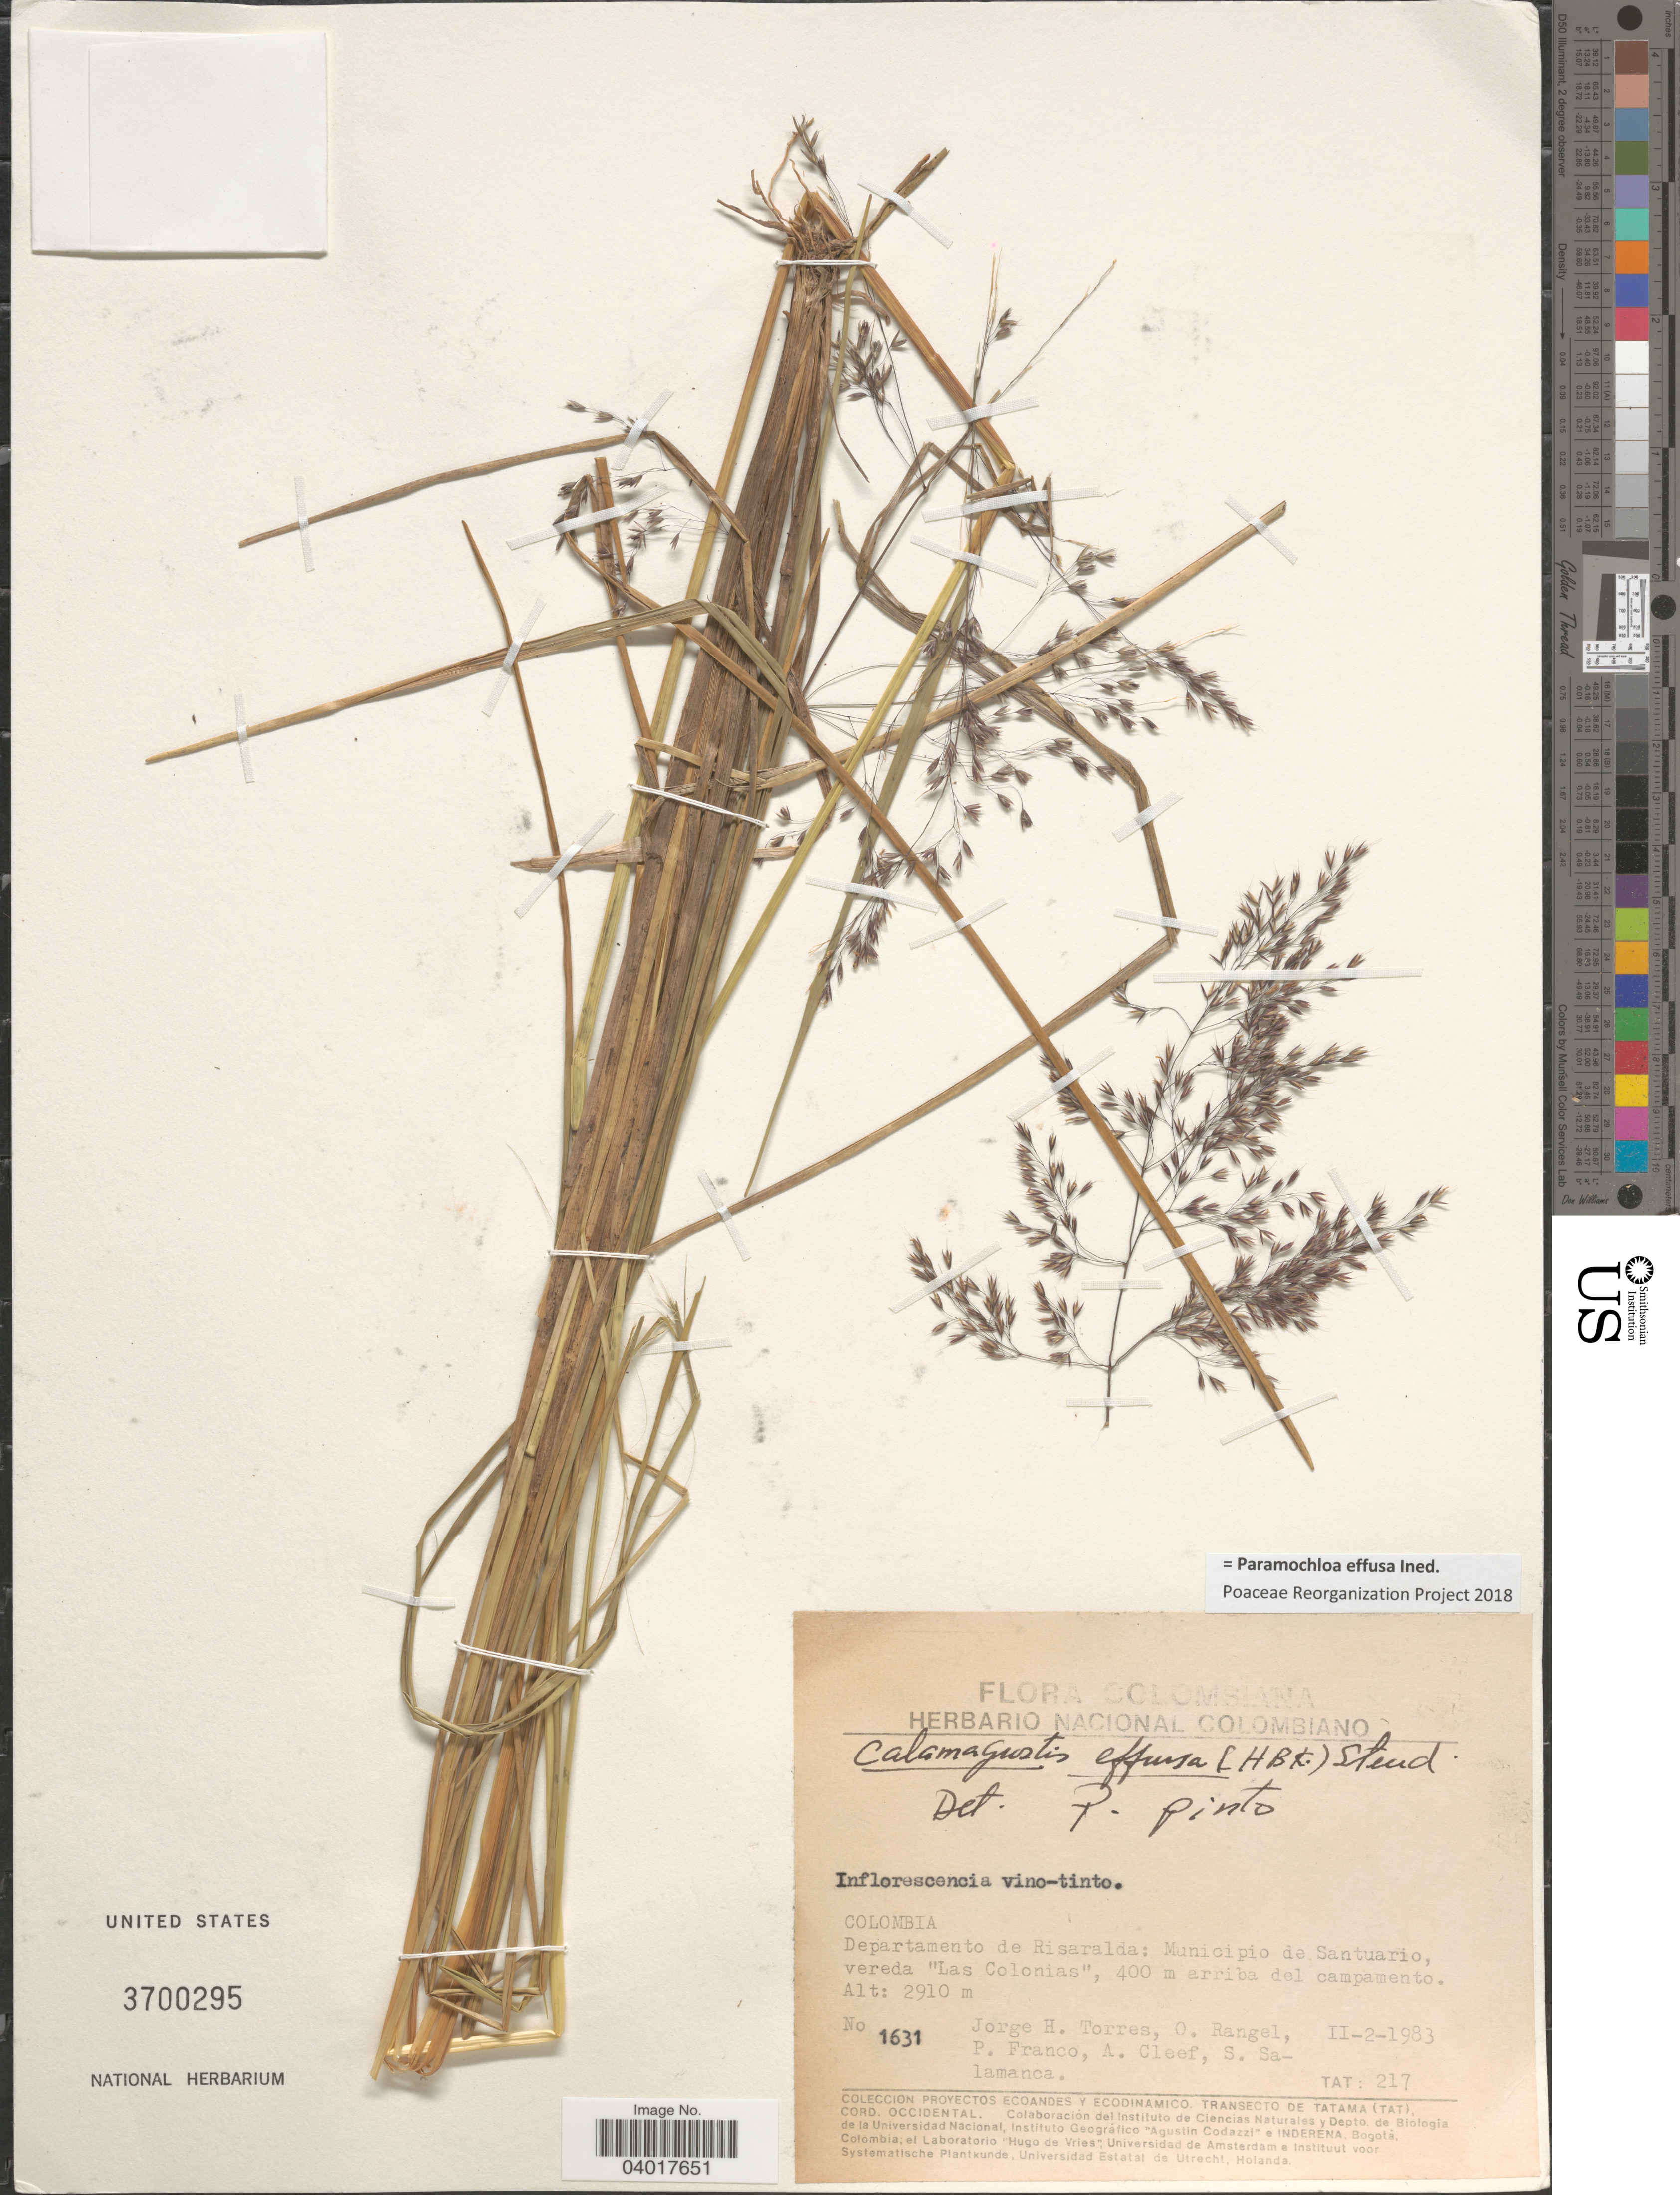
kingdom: Plantae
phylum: Tracheophyta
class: Liliopsida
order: Poales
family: Poaceae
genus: Paramochloa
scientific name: Paramochloa effusa ined.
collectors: J. H. Torres, O. Rangel, P. Franco, A. M. Cleef & S. Salamanca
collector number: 1631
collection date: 1983-02-02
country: Colombia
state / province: Risaralda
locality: Departamento de Risaralda: Municipio de Santuario vereda "Las Colonias", 400 m arriba del campamento.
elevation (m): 2910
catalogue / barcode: US 3700295